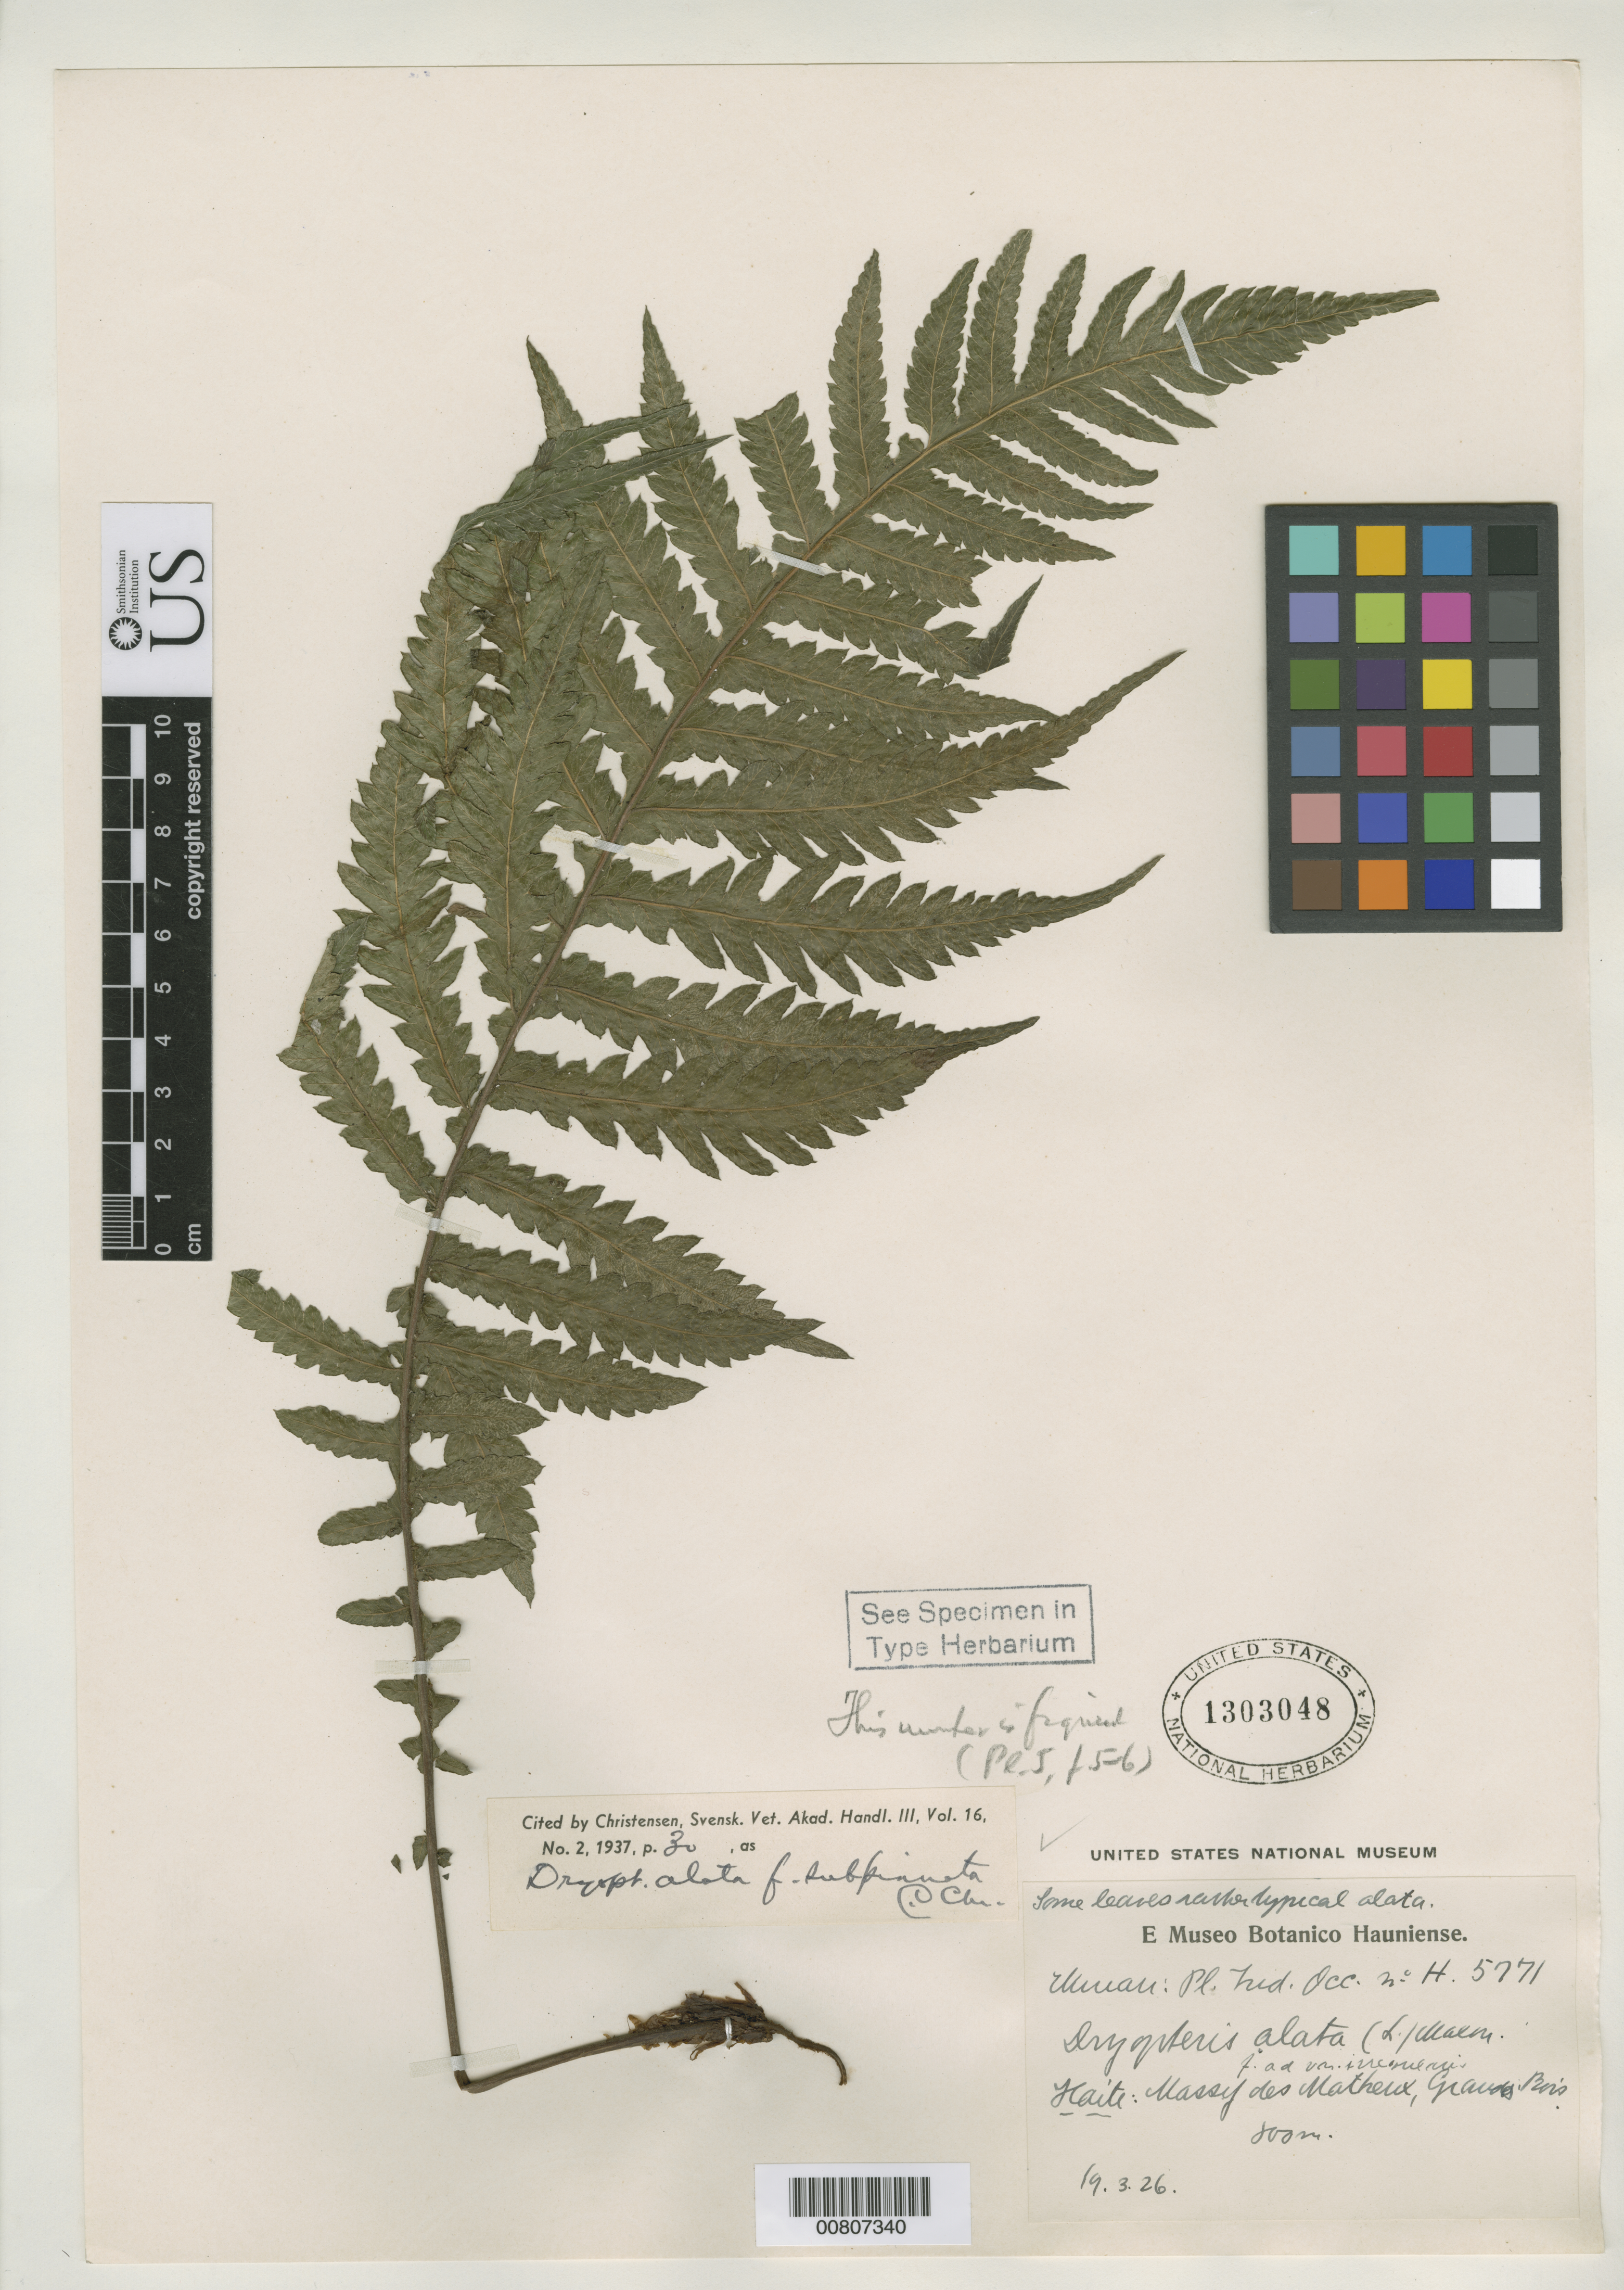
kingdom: Plantae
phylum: Tracheophyta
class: Polypodiopsida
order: Polypodiales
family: Dryopteridaceae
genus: Dryopteris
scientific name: Dryopteris alata f. subpinnata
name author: C. Chr.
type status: Isosyntype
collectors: E. L. Ekman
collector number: H5771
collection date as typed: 19 Mar 1926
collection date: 1926-03-19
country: Haiti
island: Hispaniola Island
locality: Massif des Matheux, Gradn-Bois.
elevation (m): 800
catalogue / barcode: US 1303048